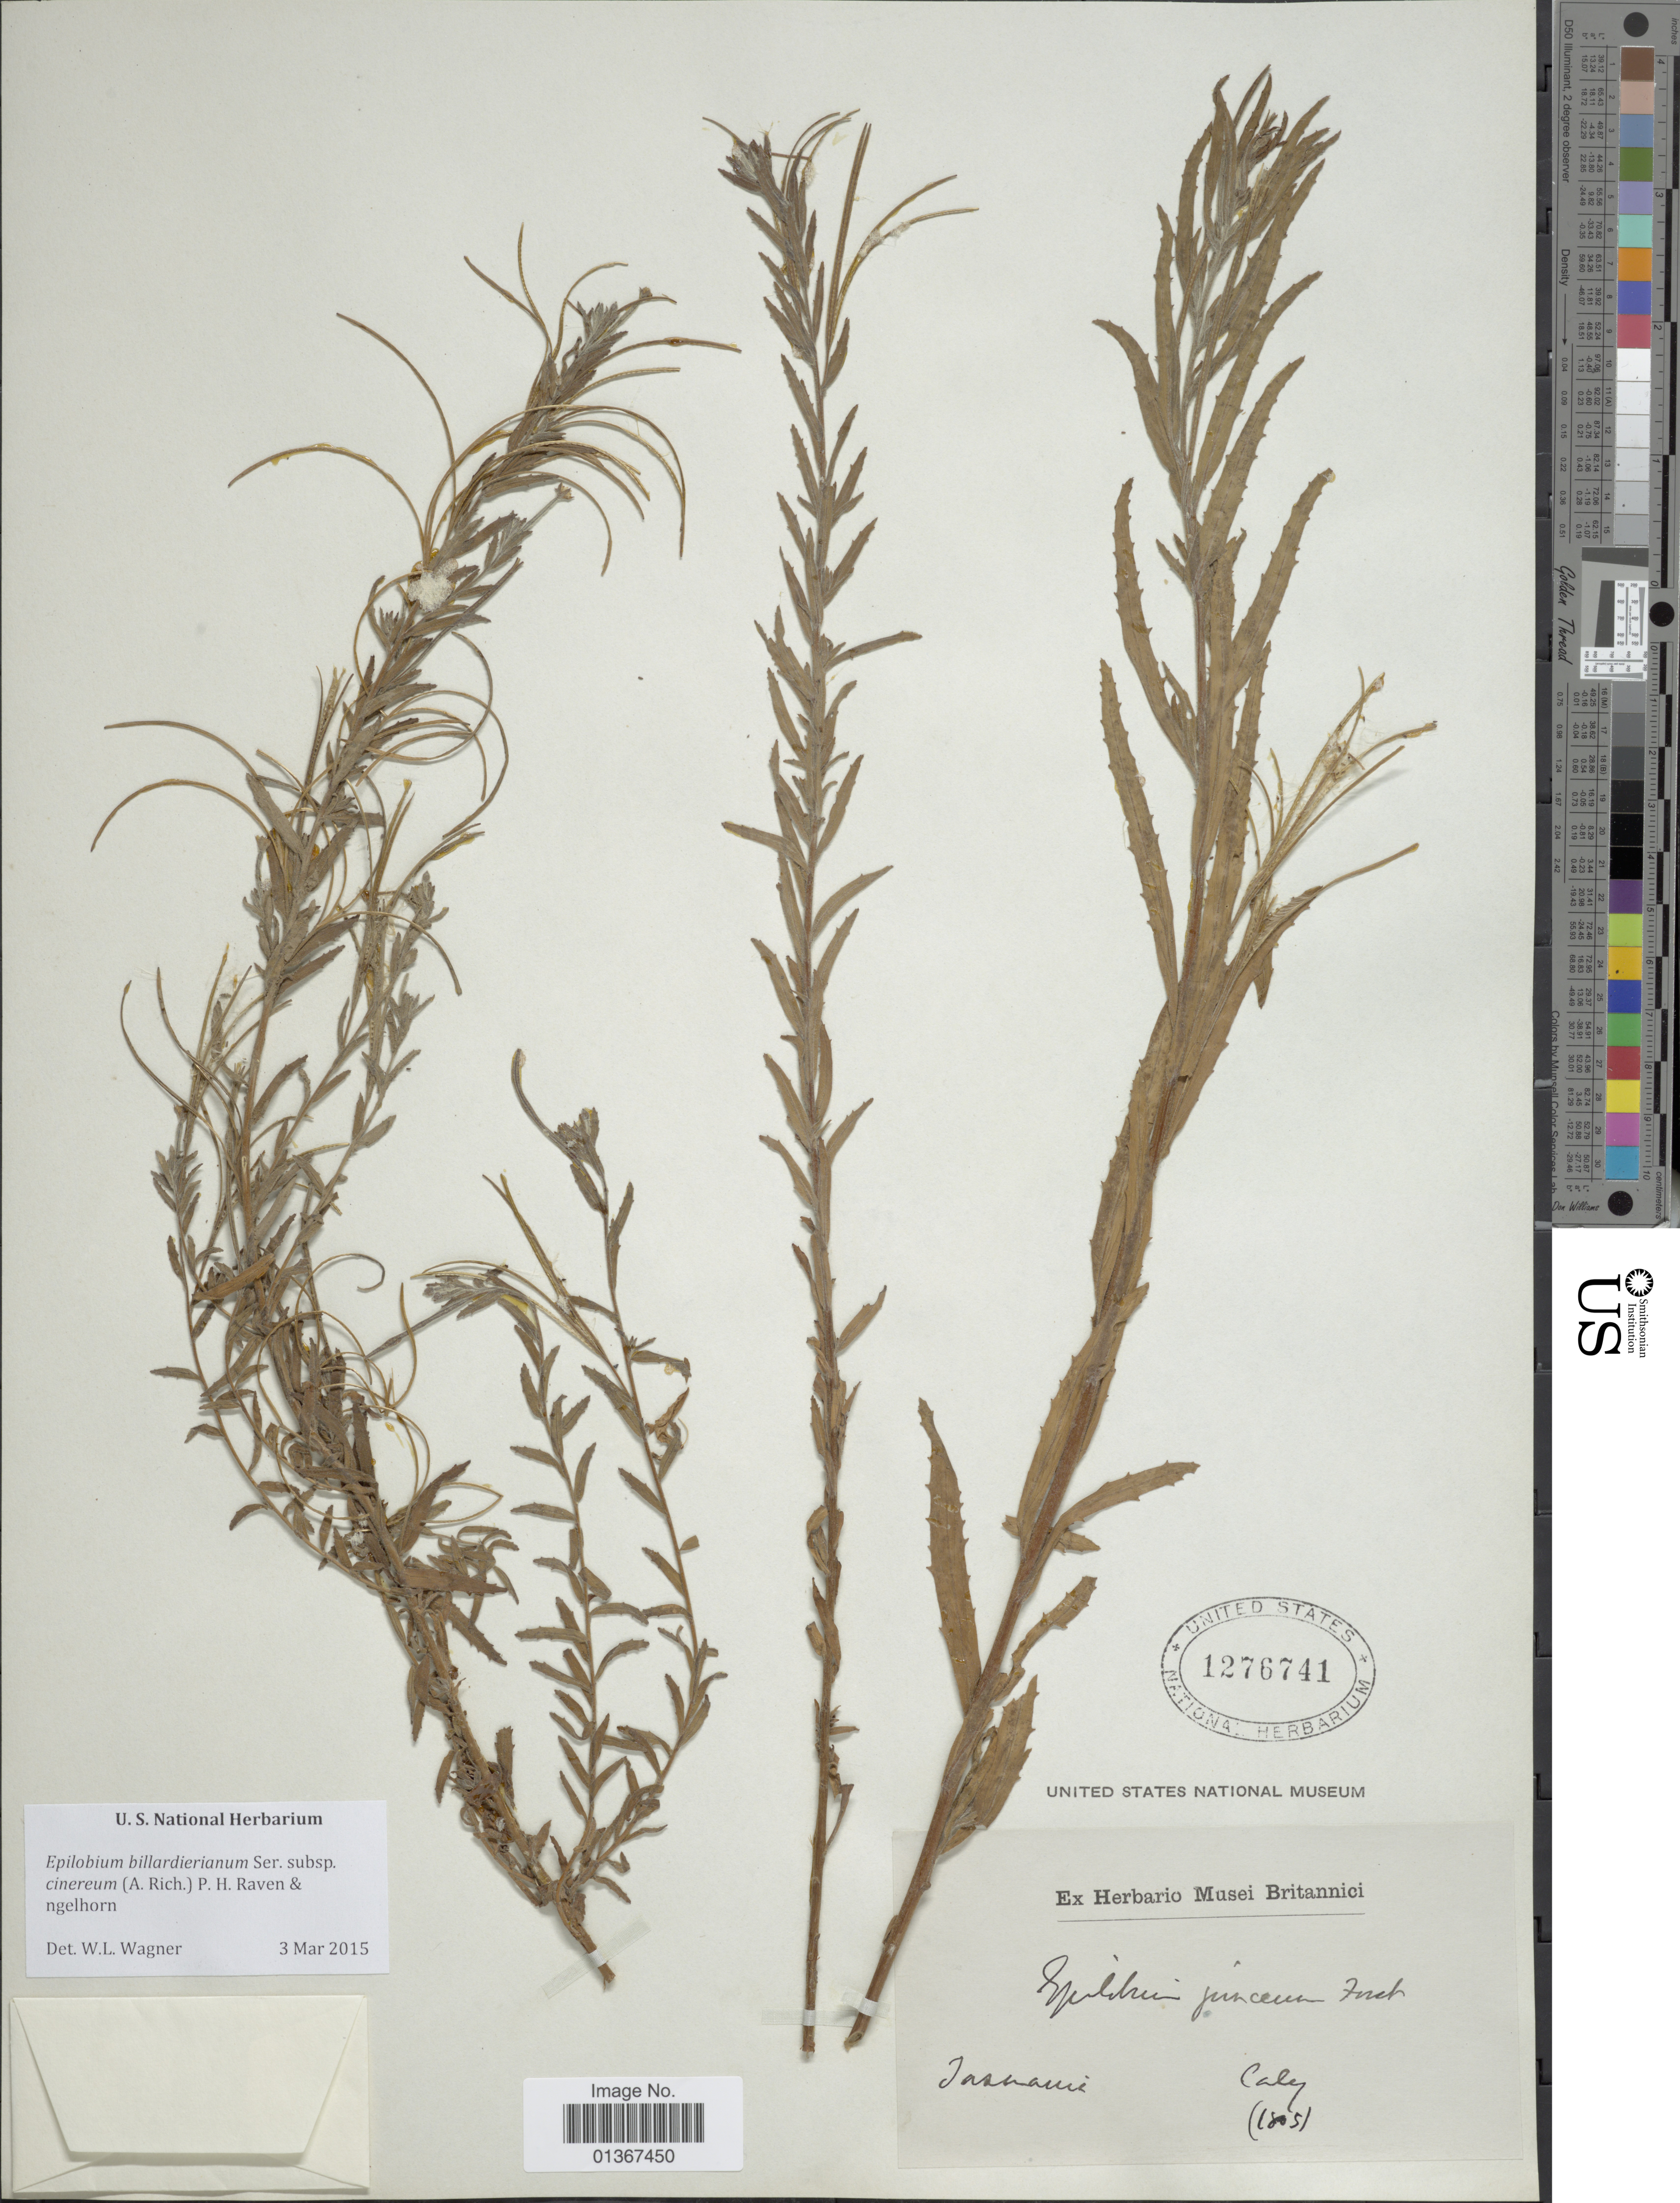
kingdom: Plantae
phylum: Tracheophyta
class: Magnoliopsida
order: Myrtales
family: Onagraceae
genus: Epilobium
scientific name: Epilobium billardiereanum subsp. cinereum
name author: (A. Rich.) P.H. Raven & Engelhorn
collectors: ex herb. Musei Britannici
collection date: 1805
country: Australia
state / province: Tasmania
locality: Tasmania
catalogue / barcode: US 1276741